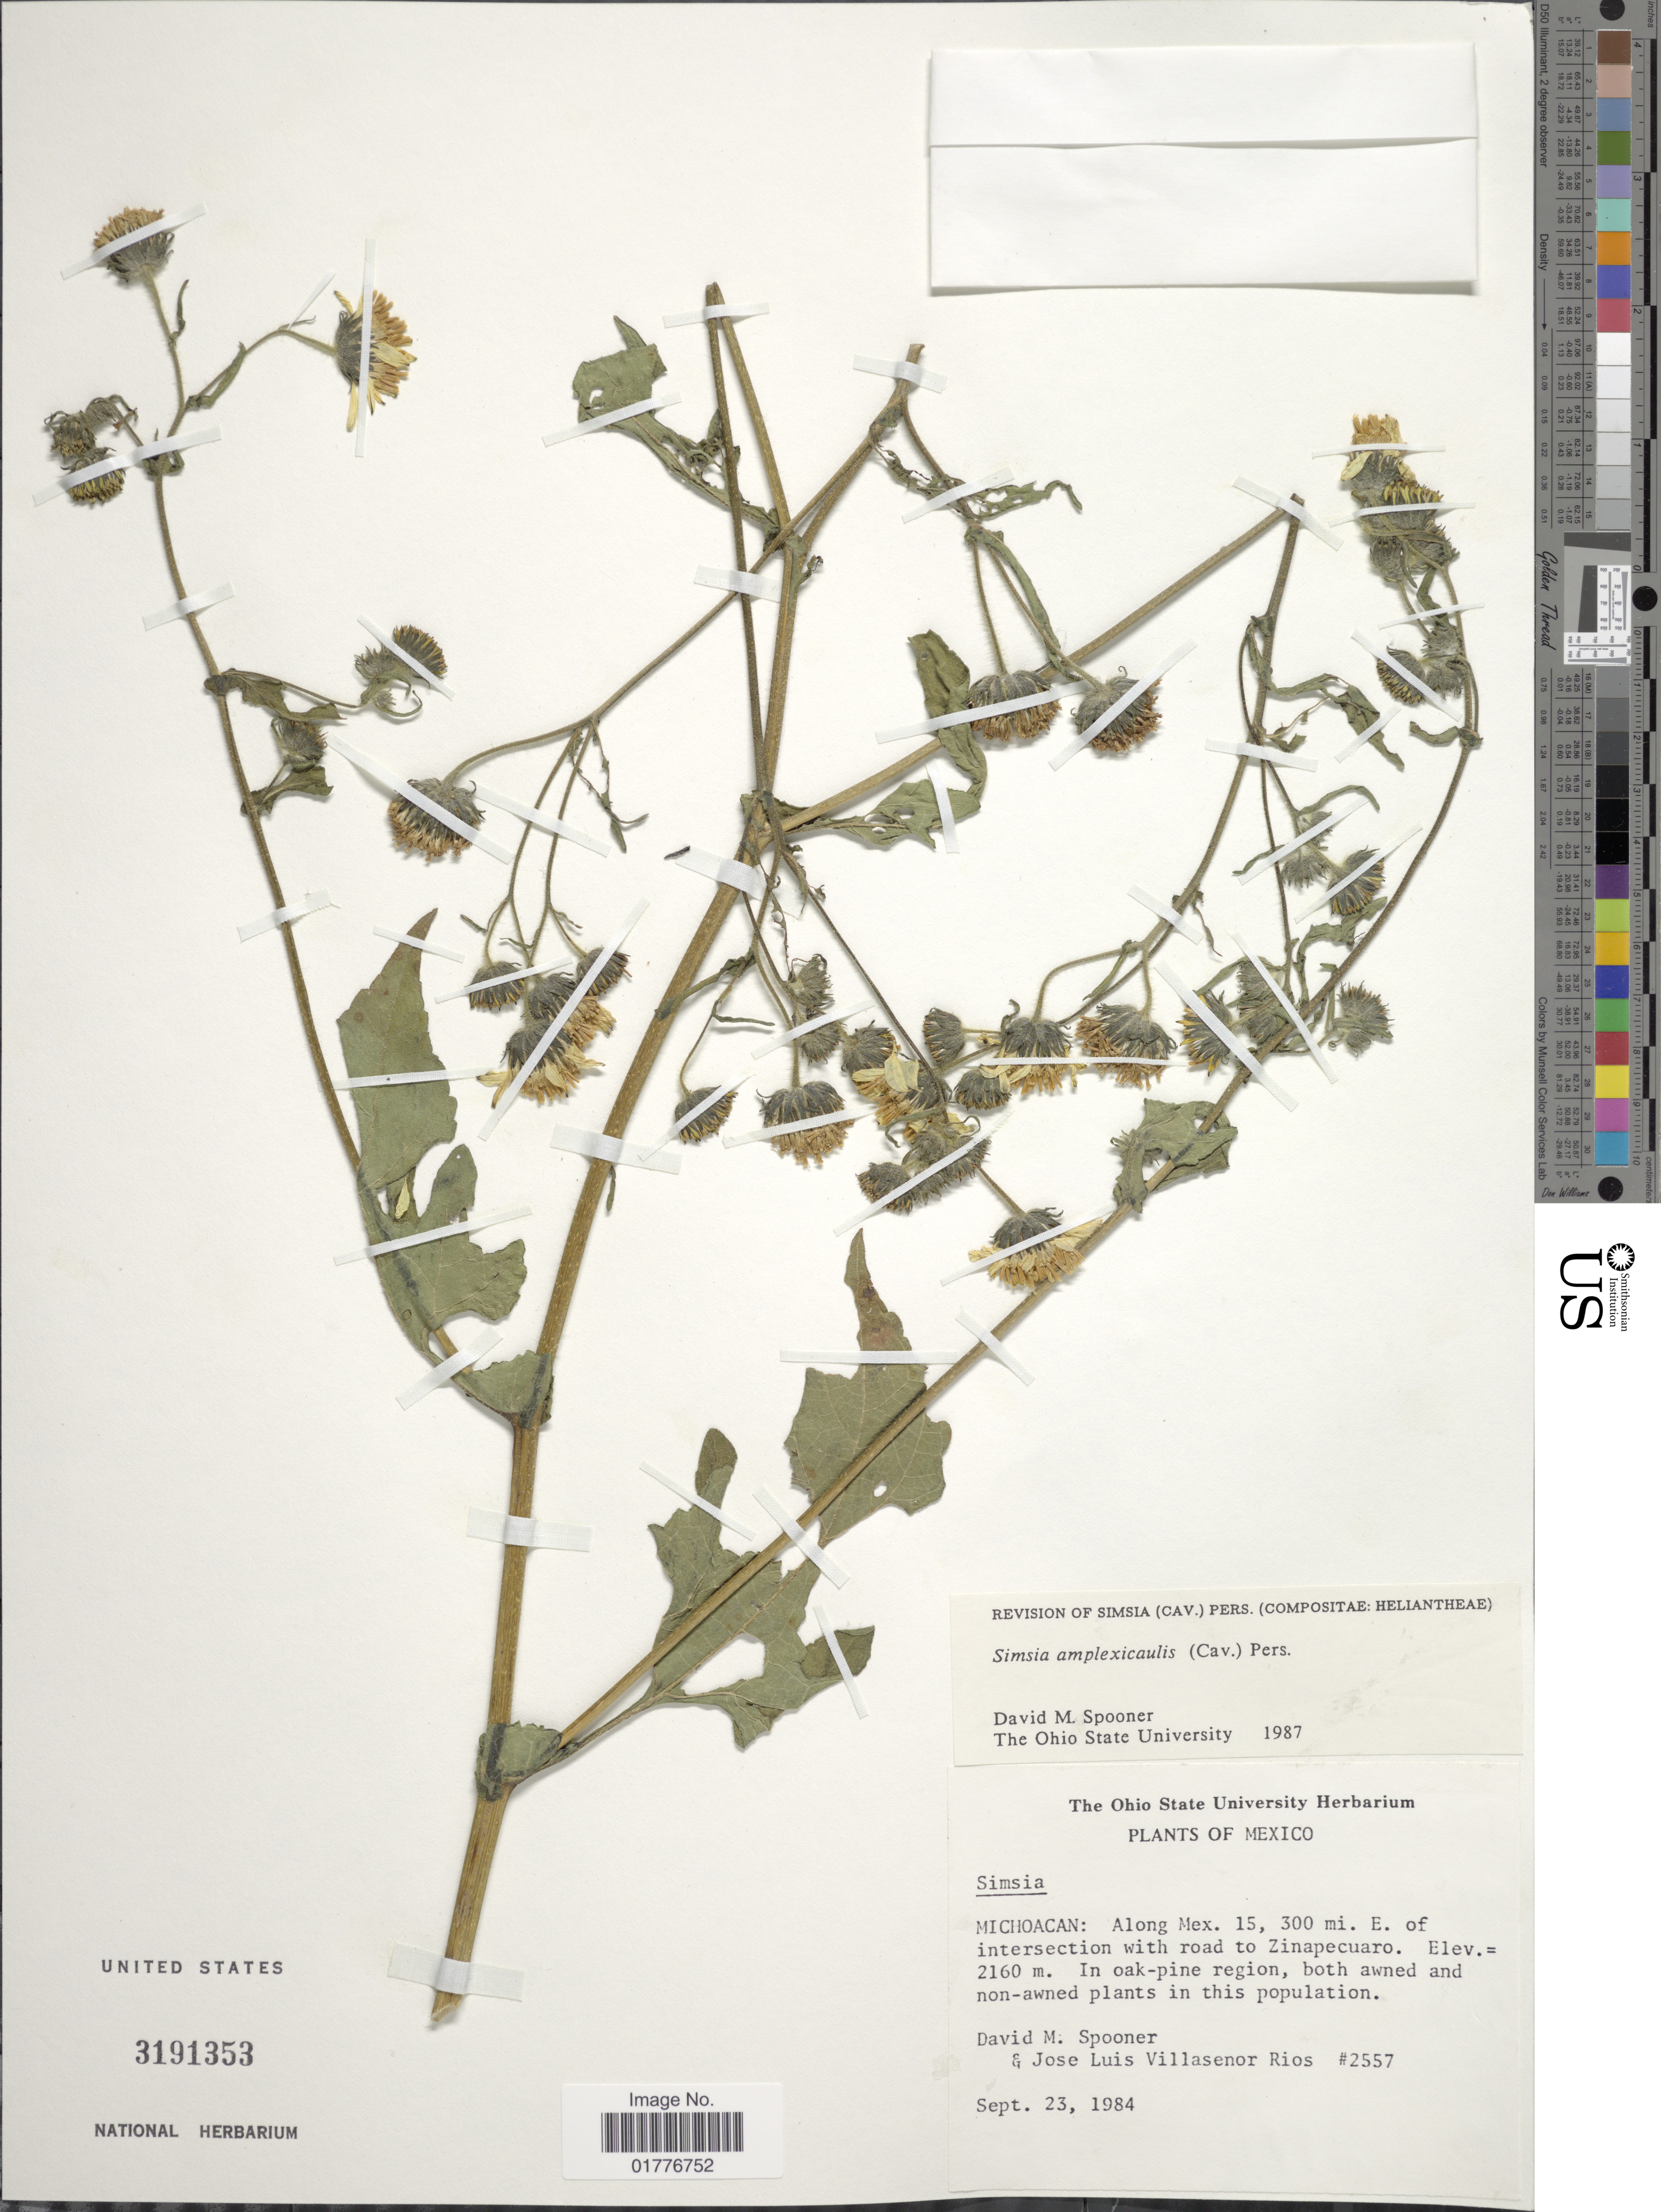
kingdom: Plantae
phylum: Tracheophyta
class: Magnoliopsida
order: Asterales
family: Asteraceae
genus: Simsia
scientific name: Simsia amplexicaulis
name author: (Cav.) Pers.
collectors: D. Spooner & J. L. Villasenor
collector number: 2557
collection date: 1984-09-23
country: Mexico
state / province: Michoacán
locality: Along Mex. 15, 300 mi E of intersection with road to Zinapecuaro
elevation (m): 2160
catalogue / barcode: US 3191353